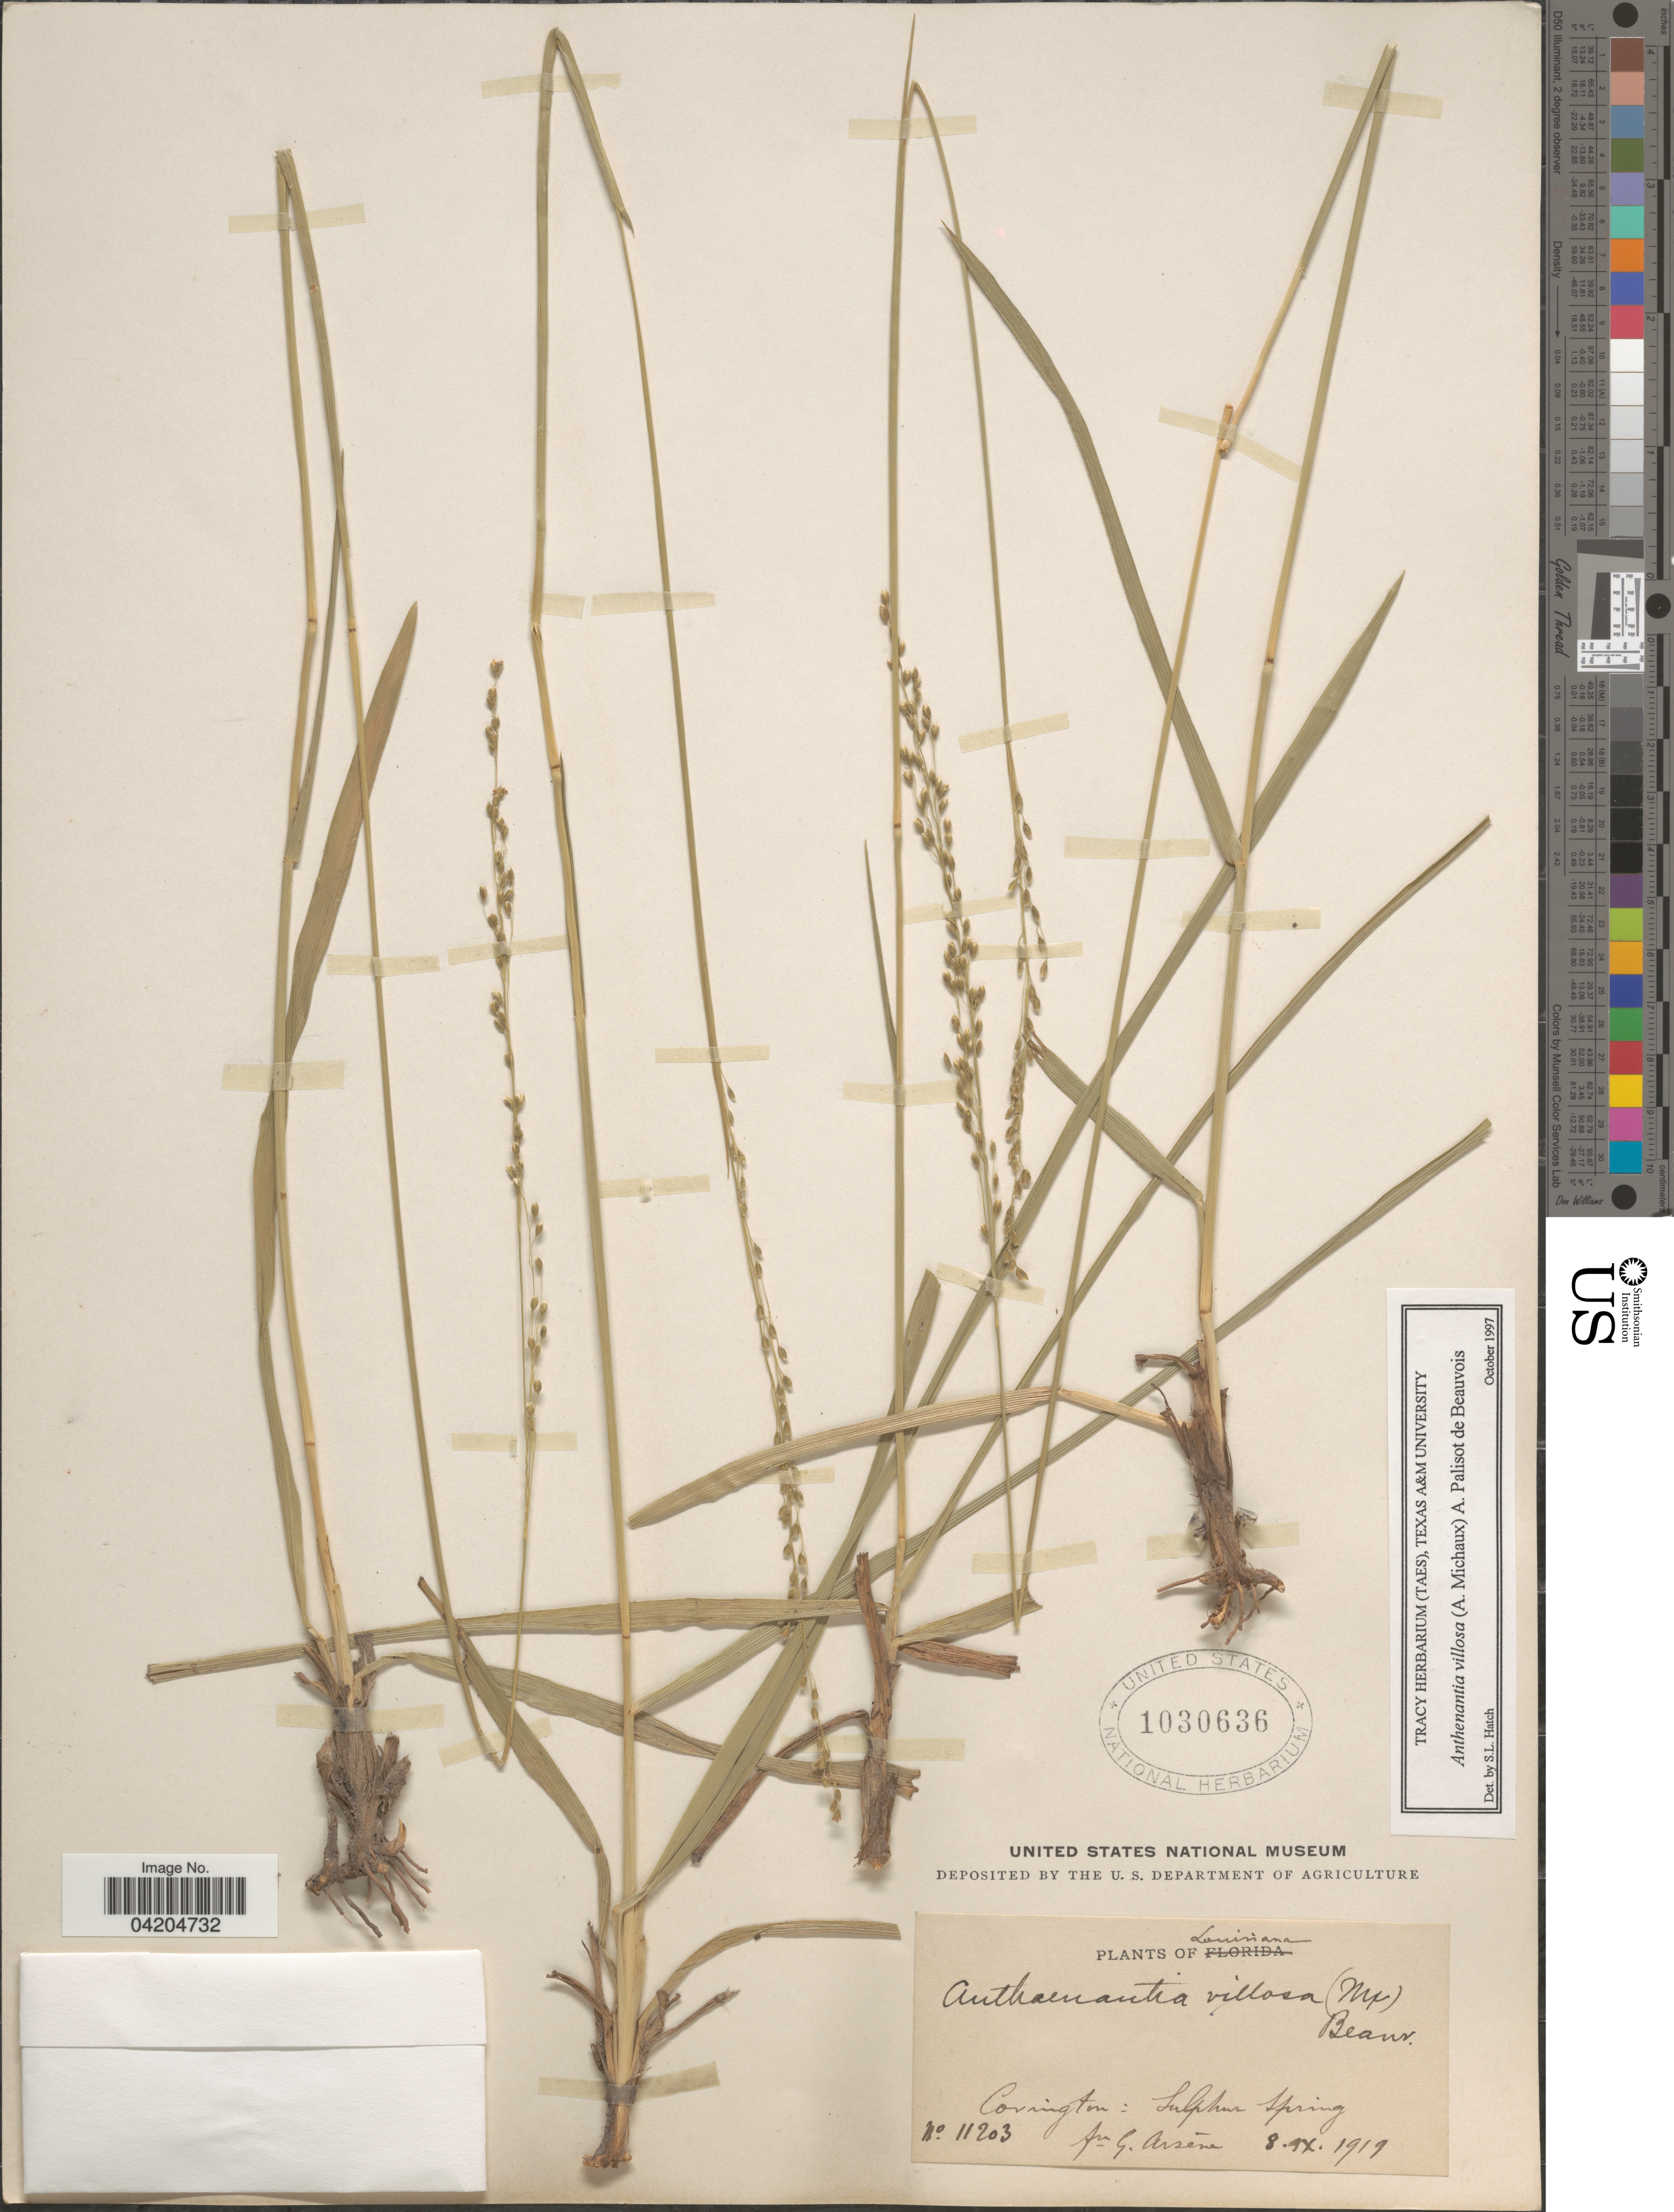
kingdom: Plantae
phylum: Tracheophyta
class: Liliopsida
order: Poales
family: Poaceae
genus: Anthaenantia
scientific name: Anthaenantia villosa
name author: (Michx.) P. Beauv.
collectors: Bro. G. Arsène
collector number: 11203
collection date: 1919-09-08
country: United States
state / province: Louisiana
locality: Covington: Sulphur Springs.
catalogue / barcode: US 1030636